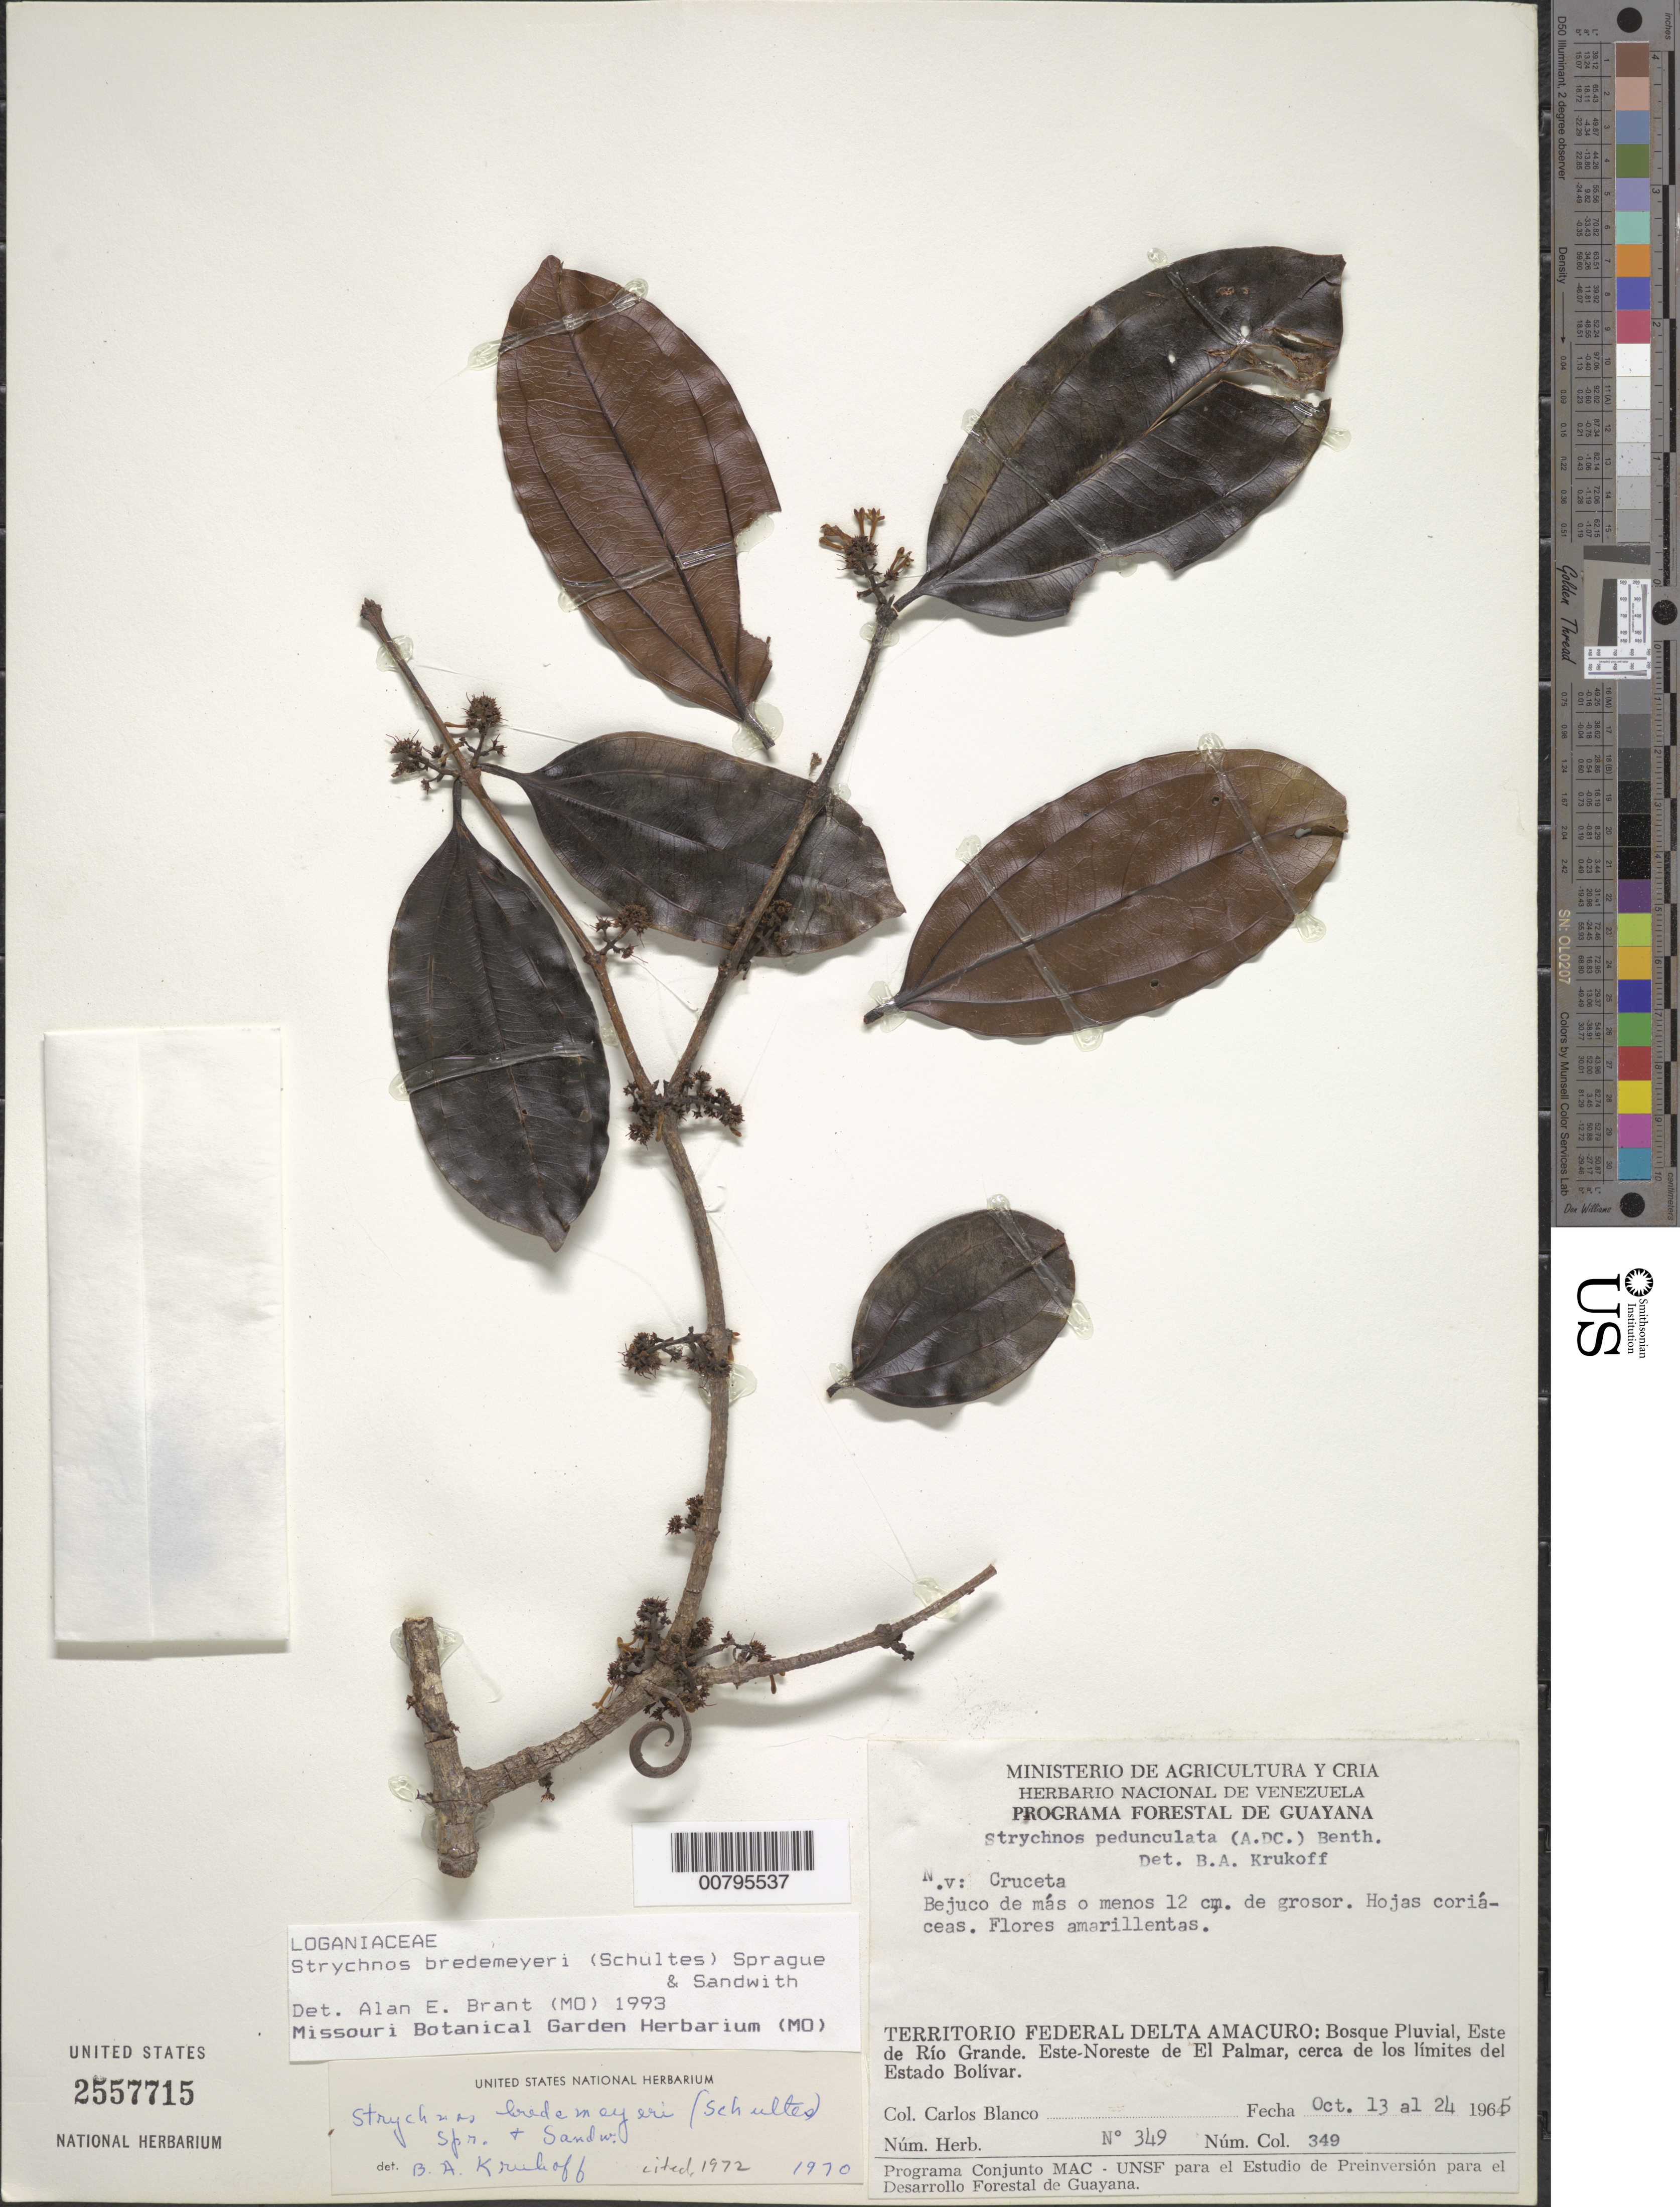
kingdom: Plantae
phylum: Tracheophyta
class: Magnoliopsida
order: Gentianales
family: Loganiaceae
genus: Strychnos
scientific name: Strychnos bredemeyeri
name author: (Schult.) Sprague & Sandwith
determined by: Brant, A. E.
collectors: C. A. Blanco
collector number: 349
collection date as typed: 13-Oct-65 to 24-Oct-65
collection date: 1965-10-13/1965-10-24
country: Venezuela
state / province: Delta Amacuro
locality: Río Grande, Este de; Este-Noreste de El Palmar, cerca de los limites del Estado Bolívar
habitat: Rainforest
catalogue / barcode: US 2557715